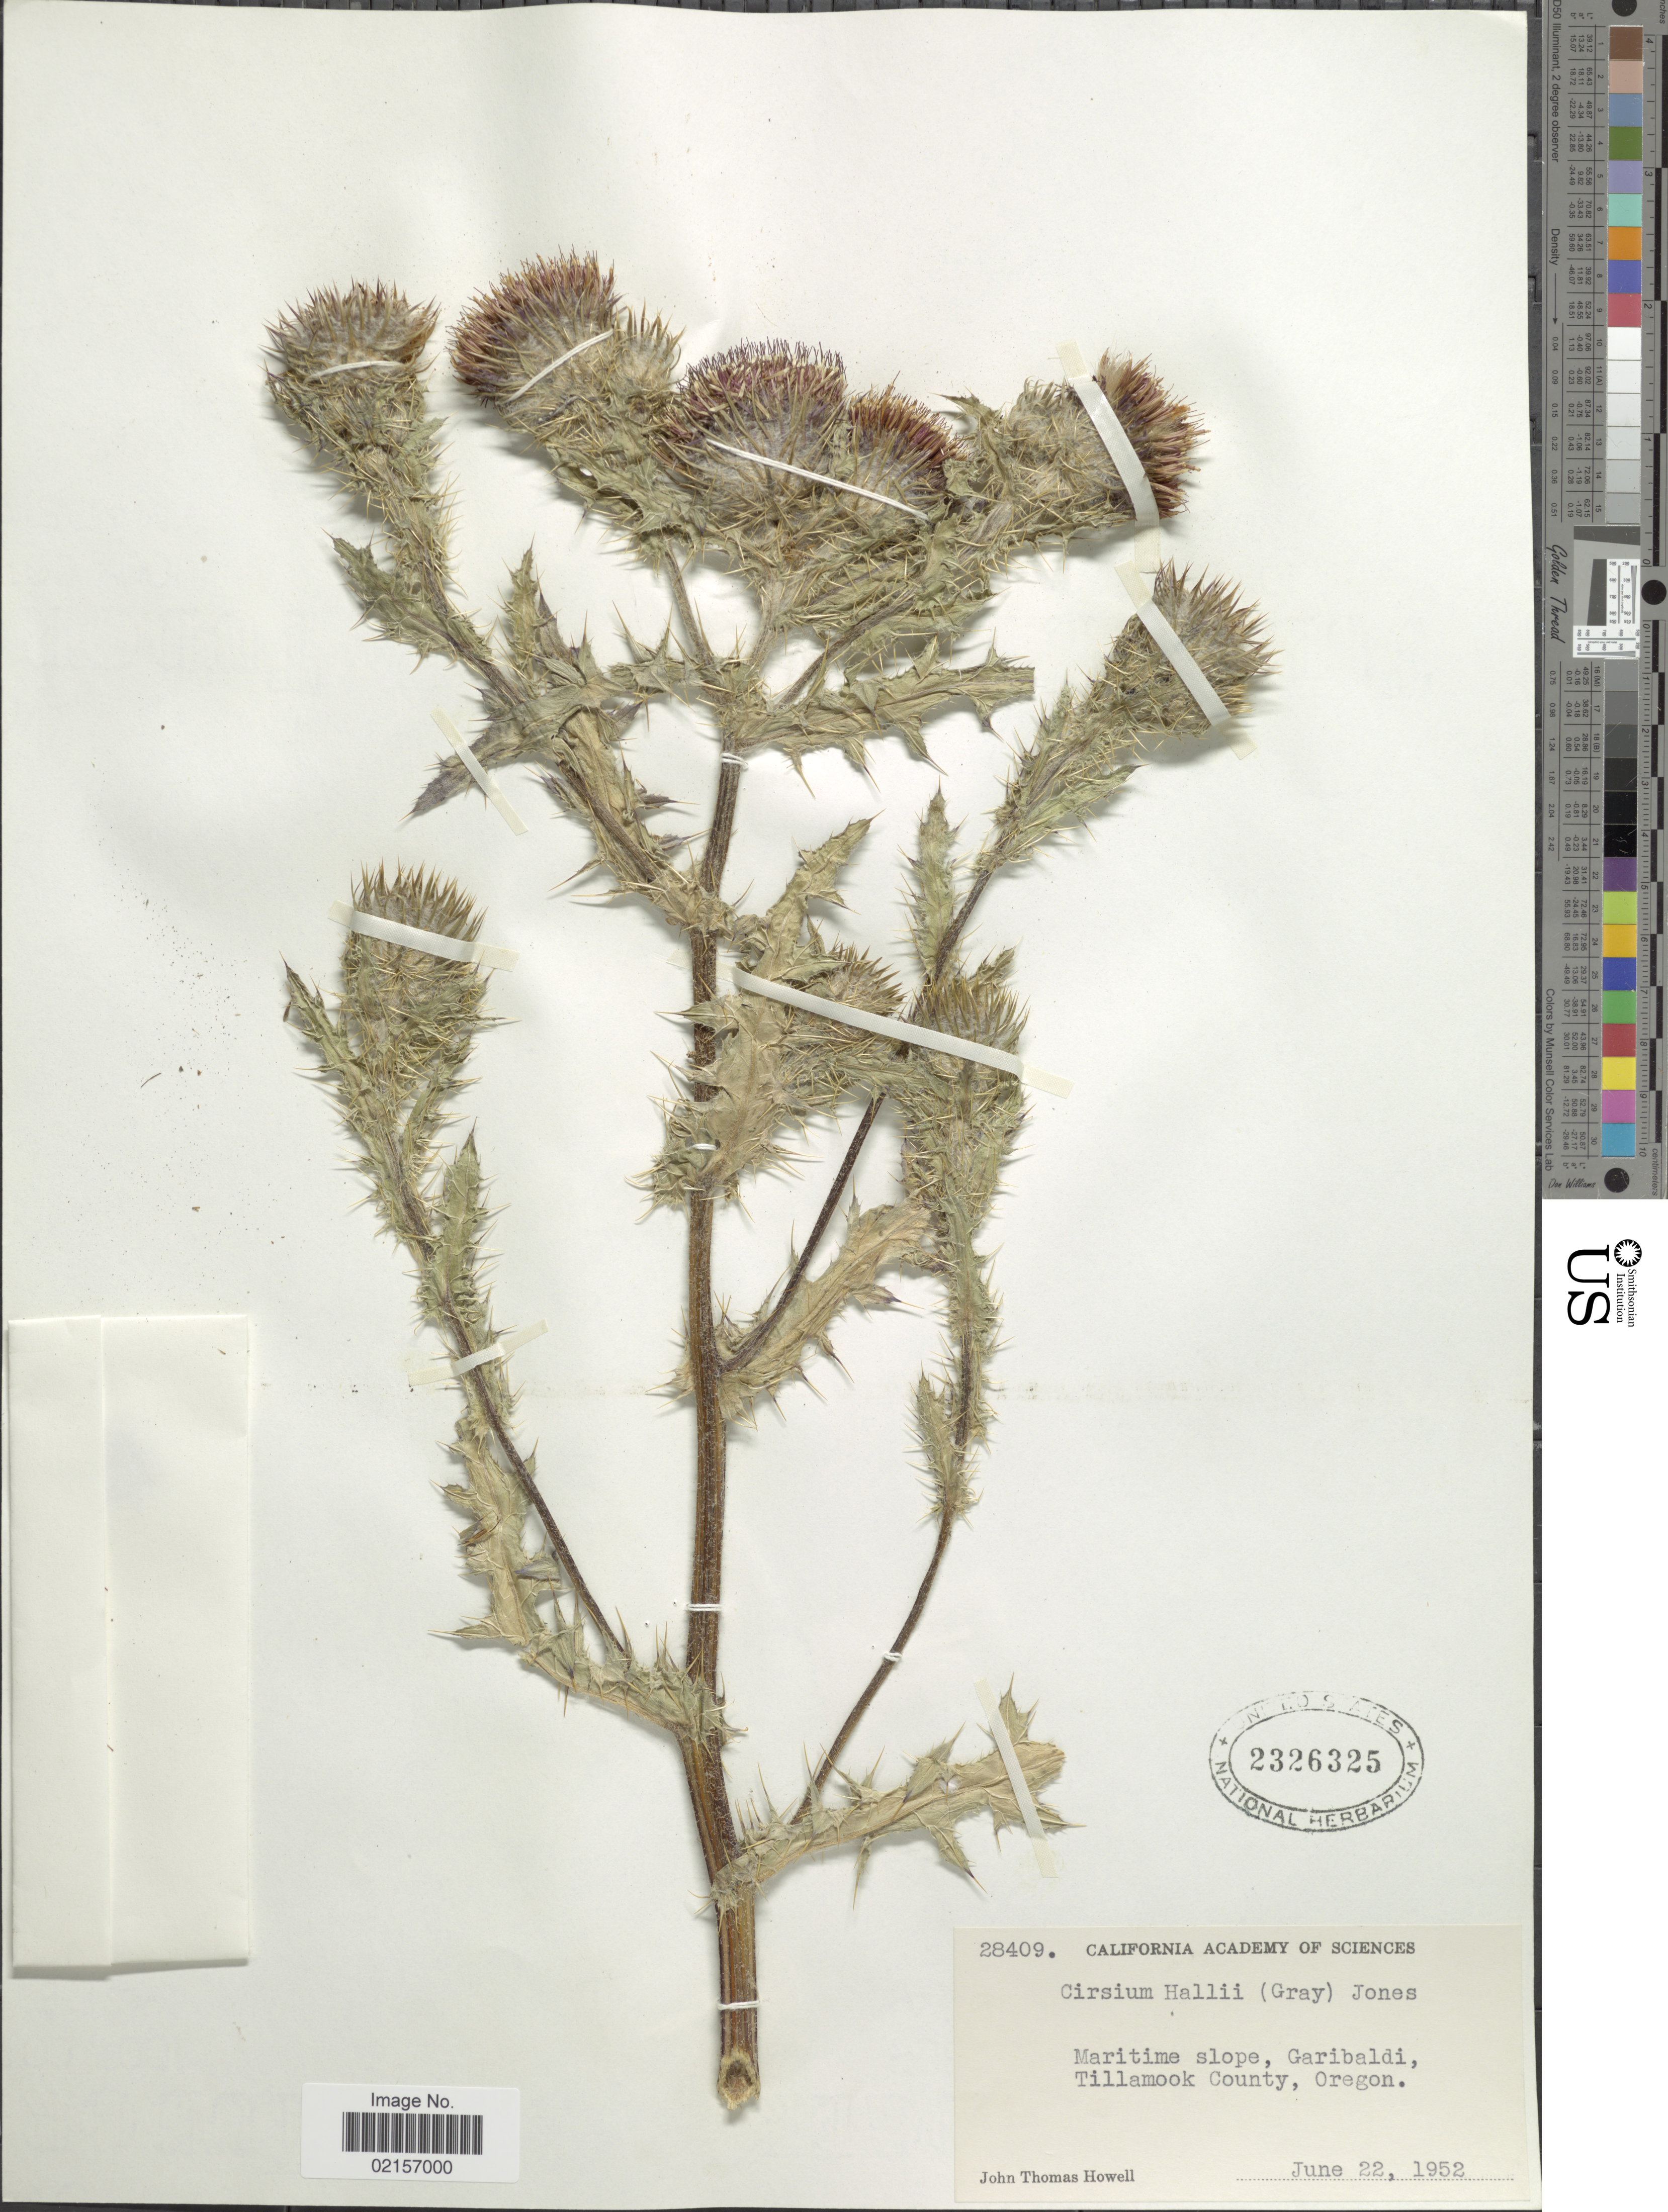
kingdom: Plantae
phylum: Tracheophyta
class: Magnoliopsida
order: Asterales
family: Asteraceae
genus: Cirsium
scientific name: Cirsium edule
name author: Nutt.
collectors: J. T. Howell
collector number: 28409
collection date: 1952-06-22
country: United States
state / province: Oregon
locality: Maritime slope, Garibaldi, Tillamook County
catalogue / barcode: US 2326325